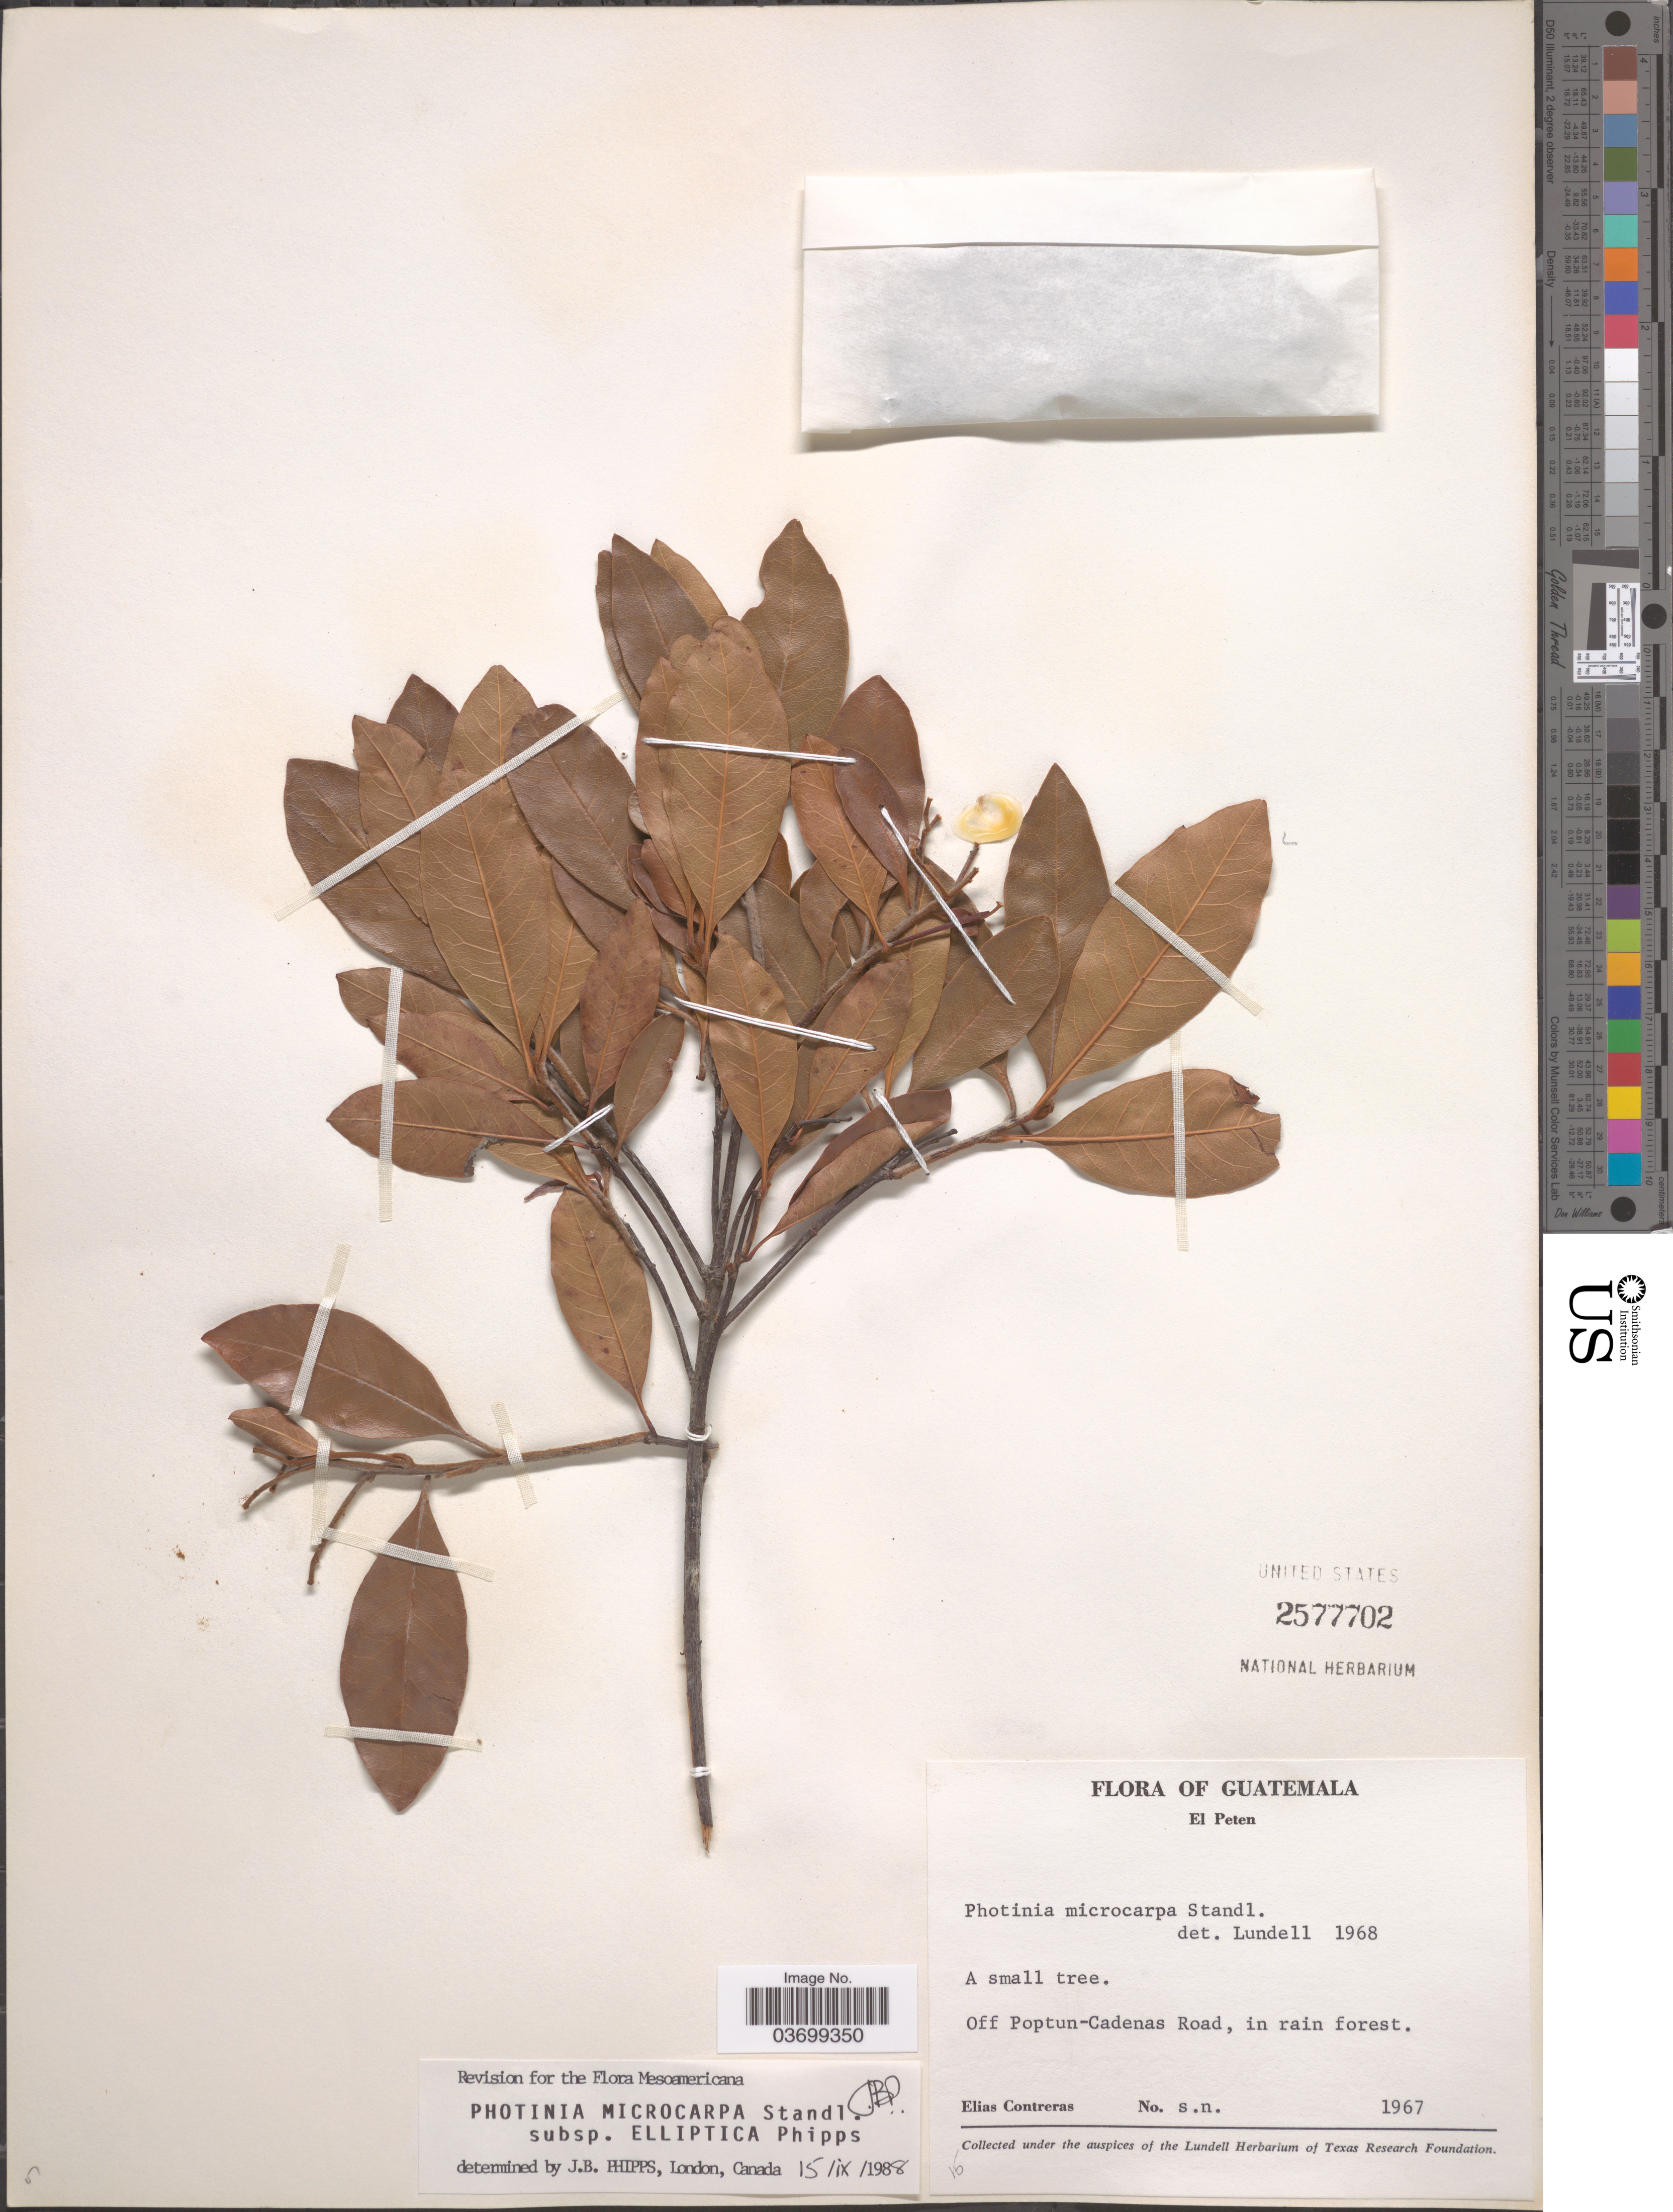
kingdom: Plantae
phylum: Tracheophyta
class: Magnoliopsida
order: Rosales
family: Rosaceae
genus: Phippsiomeles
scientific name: Phippsiomeles microcarpa subsp. elliptica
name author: (J.B. Phipps) B.B. Liu & J. Wen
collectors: E. Contreras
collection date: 1967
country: Guatemala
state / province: El Peten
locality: Off Poptun-Cadenas Road, in rain forest.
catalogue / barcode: US 2577702